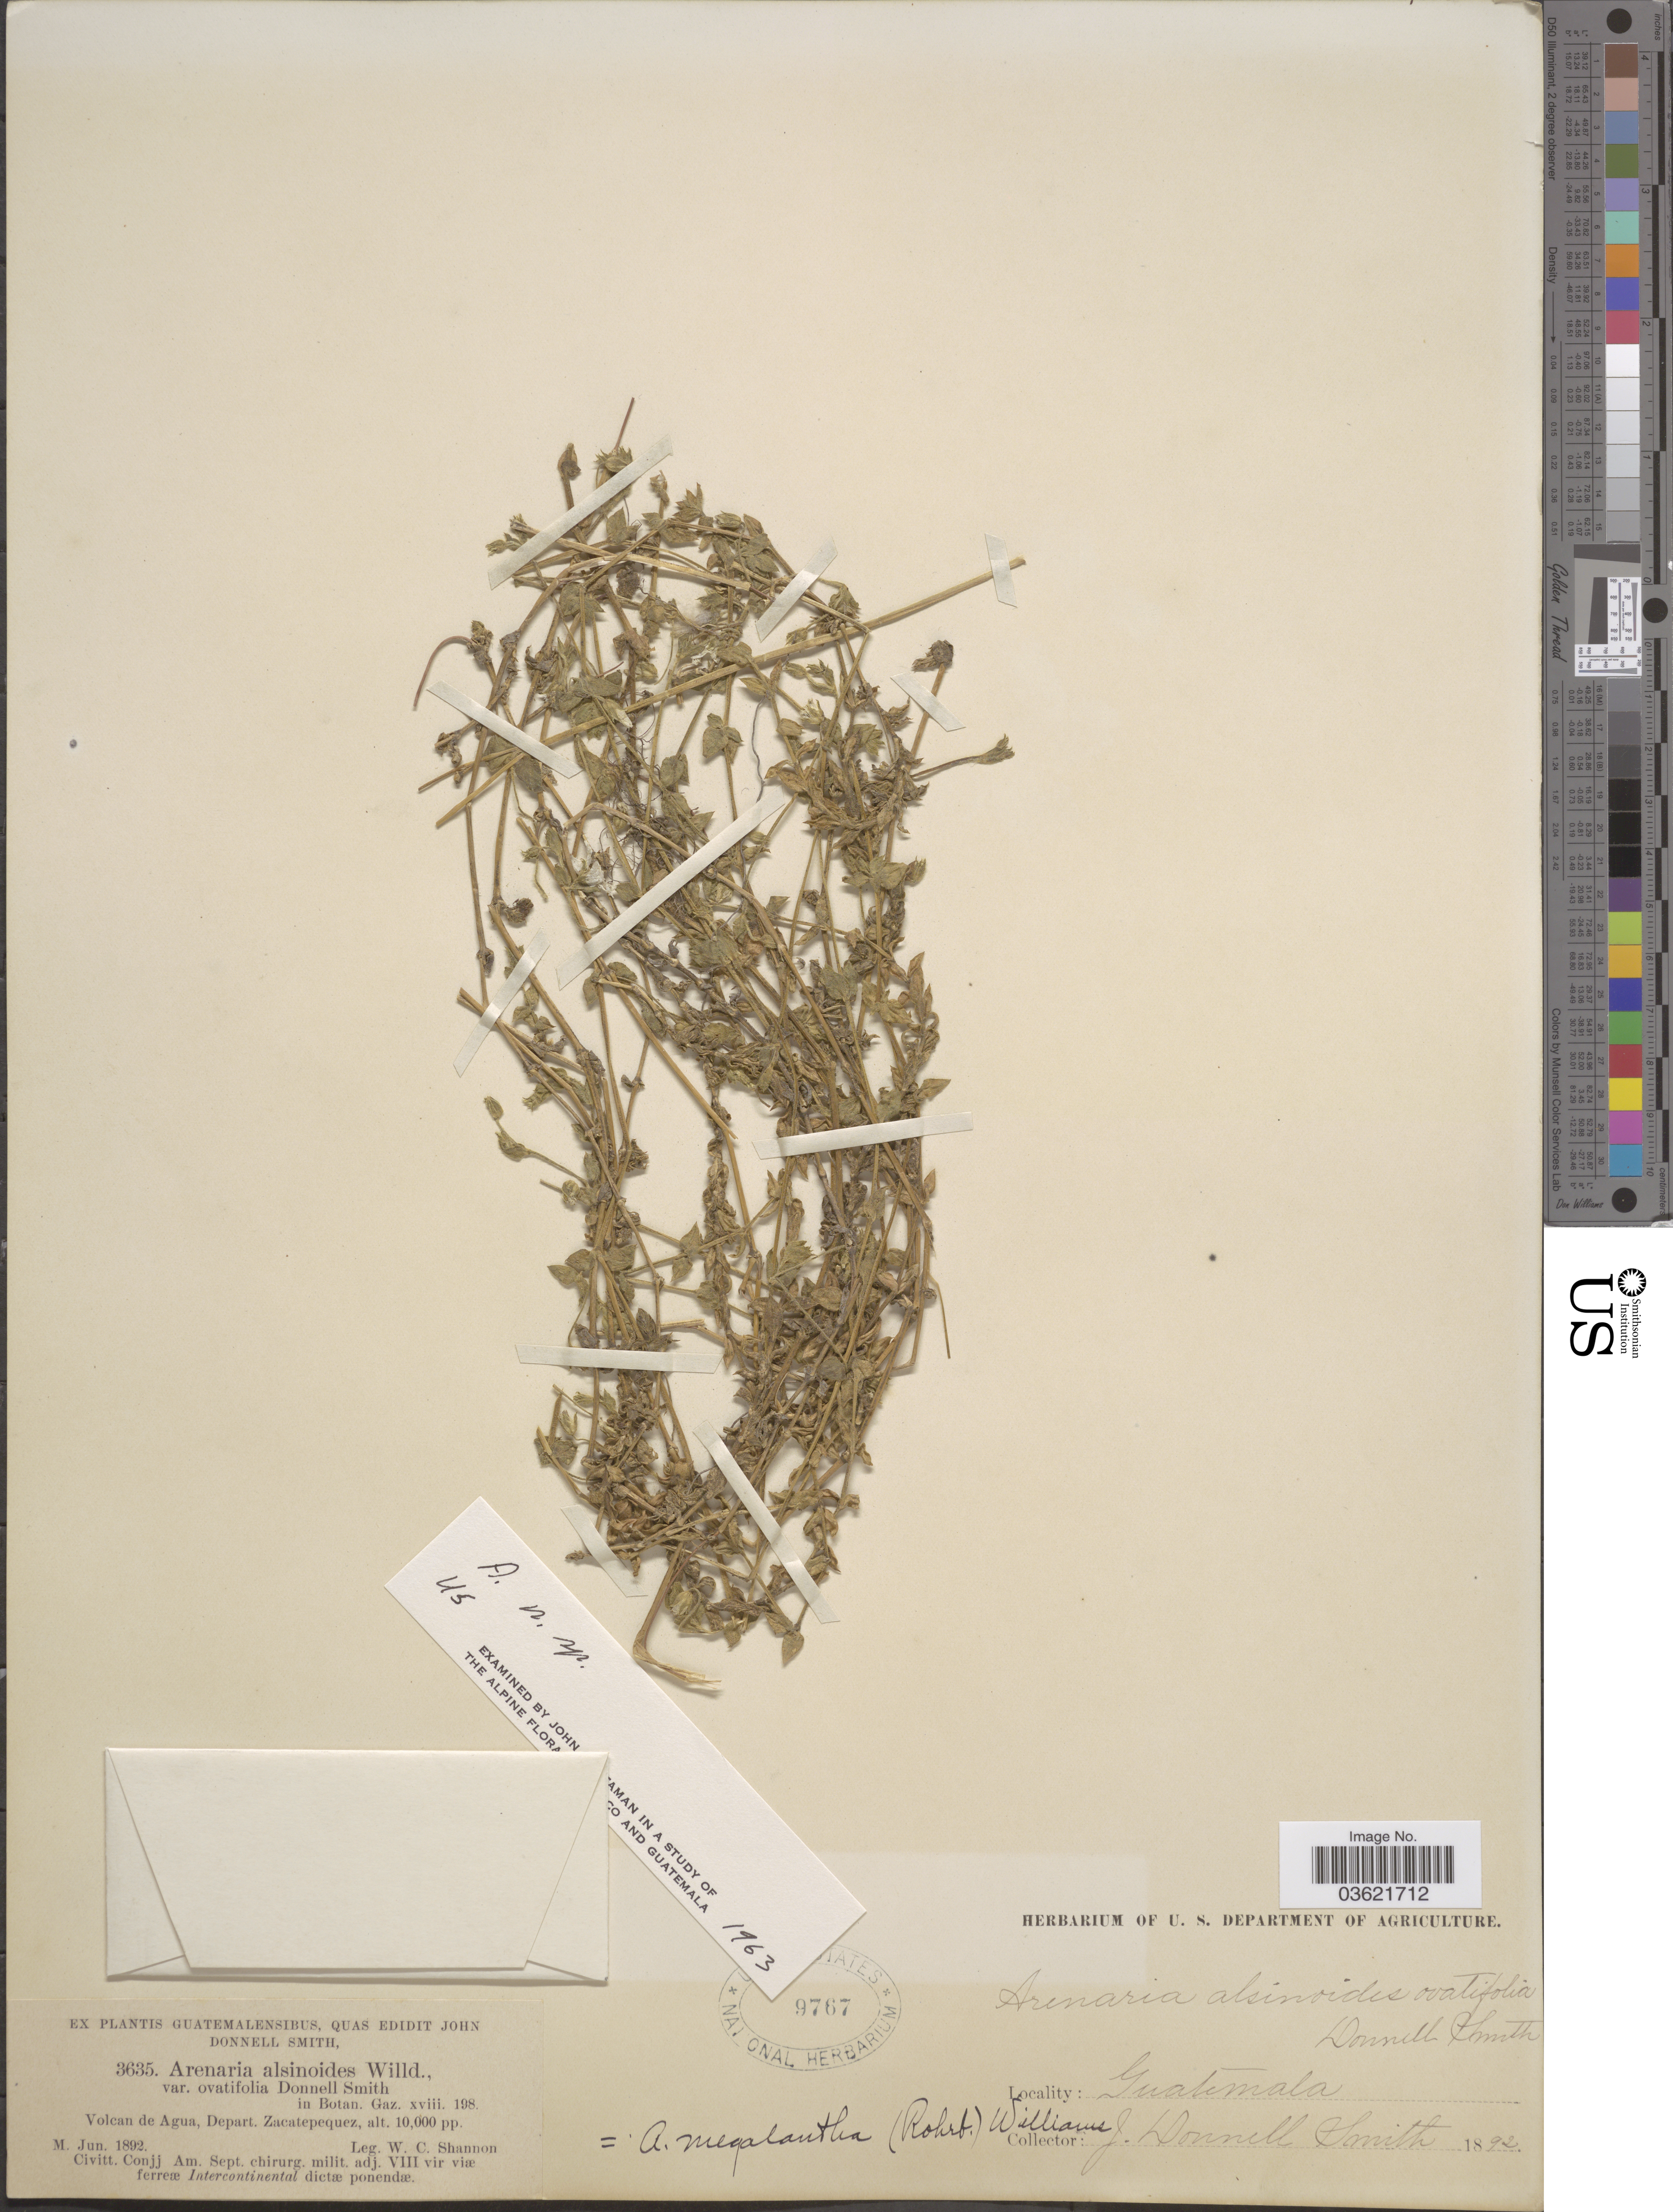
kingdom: Plantae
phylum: Tracheophyta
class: Magnoliopsida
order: Caryophyllales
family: Caryophyllaceae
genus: Arenaria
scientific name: Arenaria sp.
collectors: W. C. Shannon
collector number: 3635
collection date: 1892-06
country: Guatemala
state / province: Sacatepéquez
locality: Volcan de Agua, Depart. Zacatepequez.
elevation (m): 3048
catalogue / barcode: US 9767